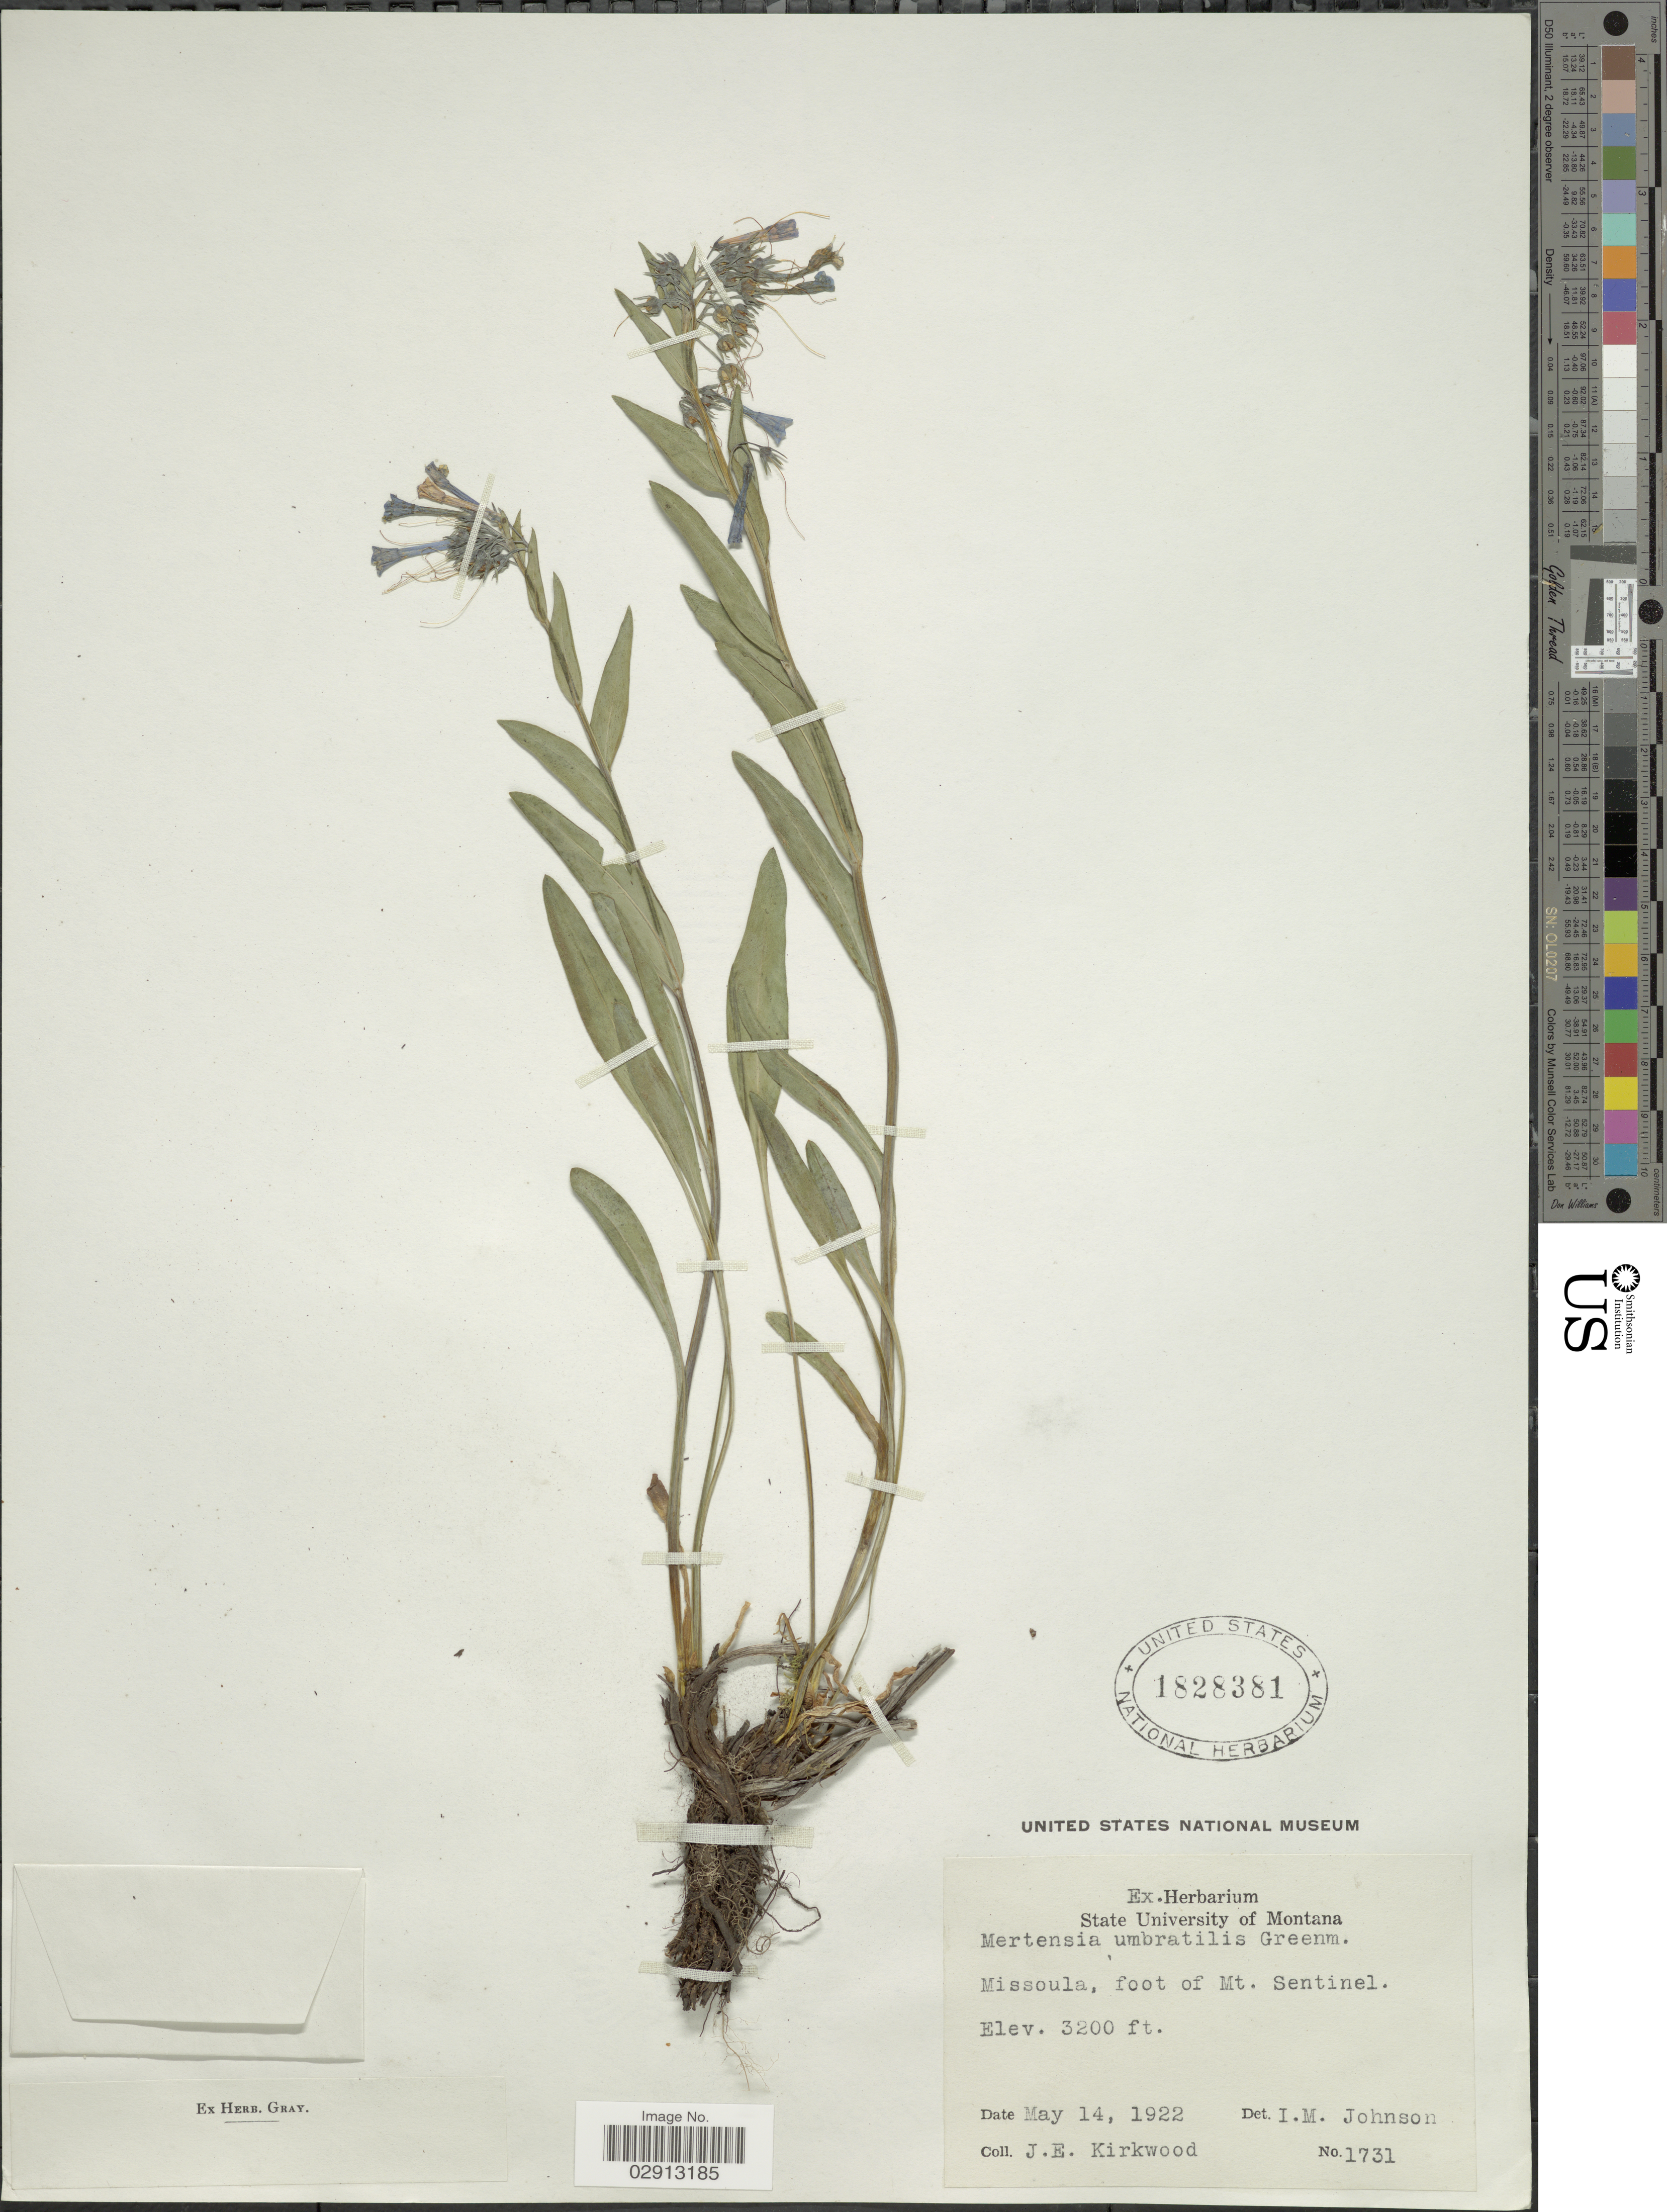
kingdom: Plantae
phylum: Tracheophyta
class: Magnoliopsida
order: Boraginales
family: Boraginaceae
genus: Mertensia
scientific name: Mertensia umbratilis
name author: Greenm.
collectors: J. Kirkwood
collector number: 1731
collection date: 1922-05-14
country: United States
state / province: Montana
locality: Missoula, foot of Mt. Sentinel.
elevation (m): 975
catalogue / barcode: US 1828381